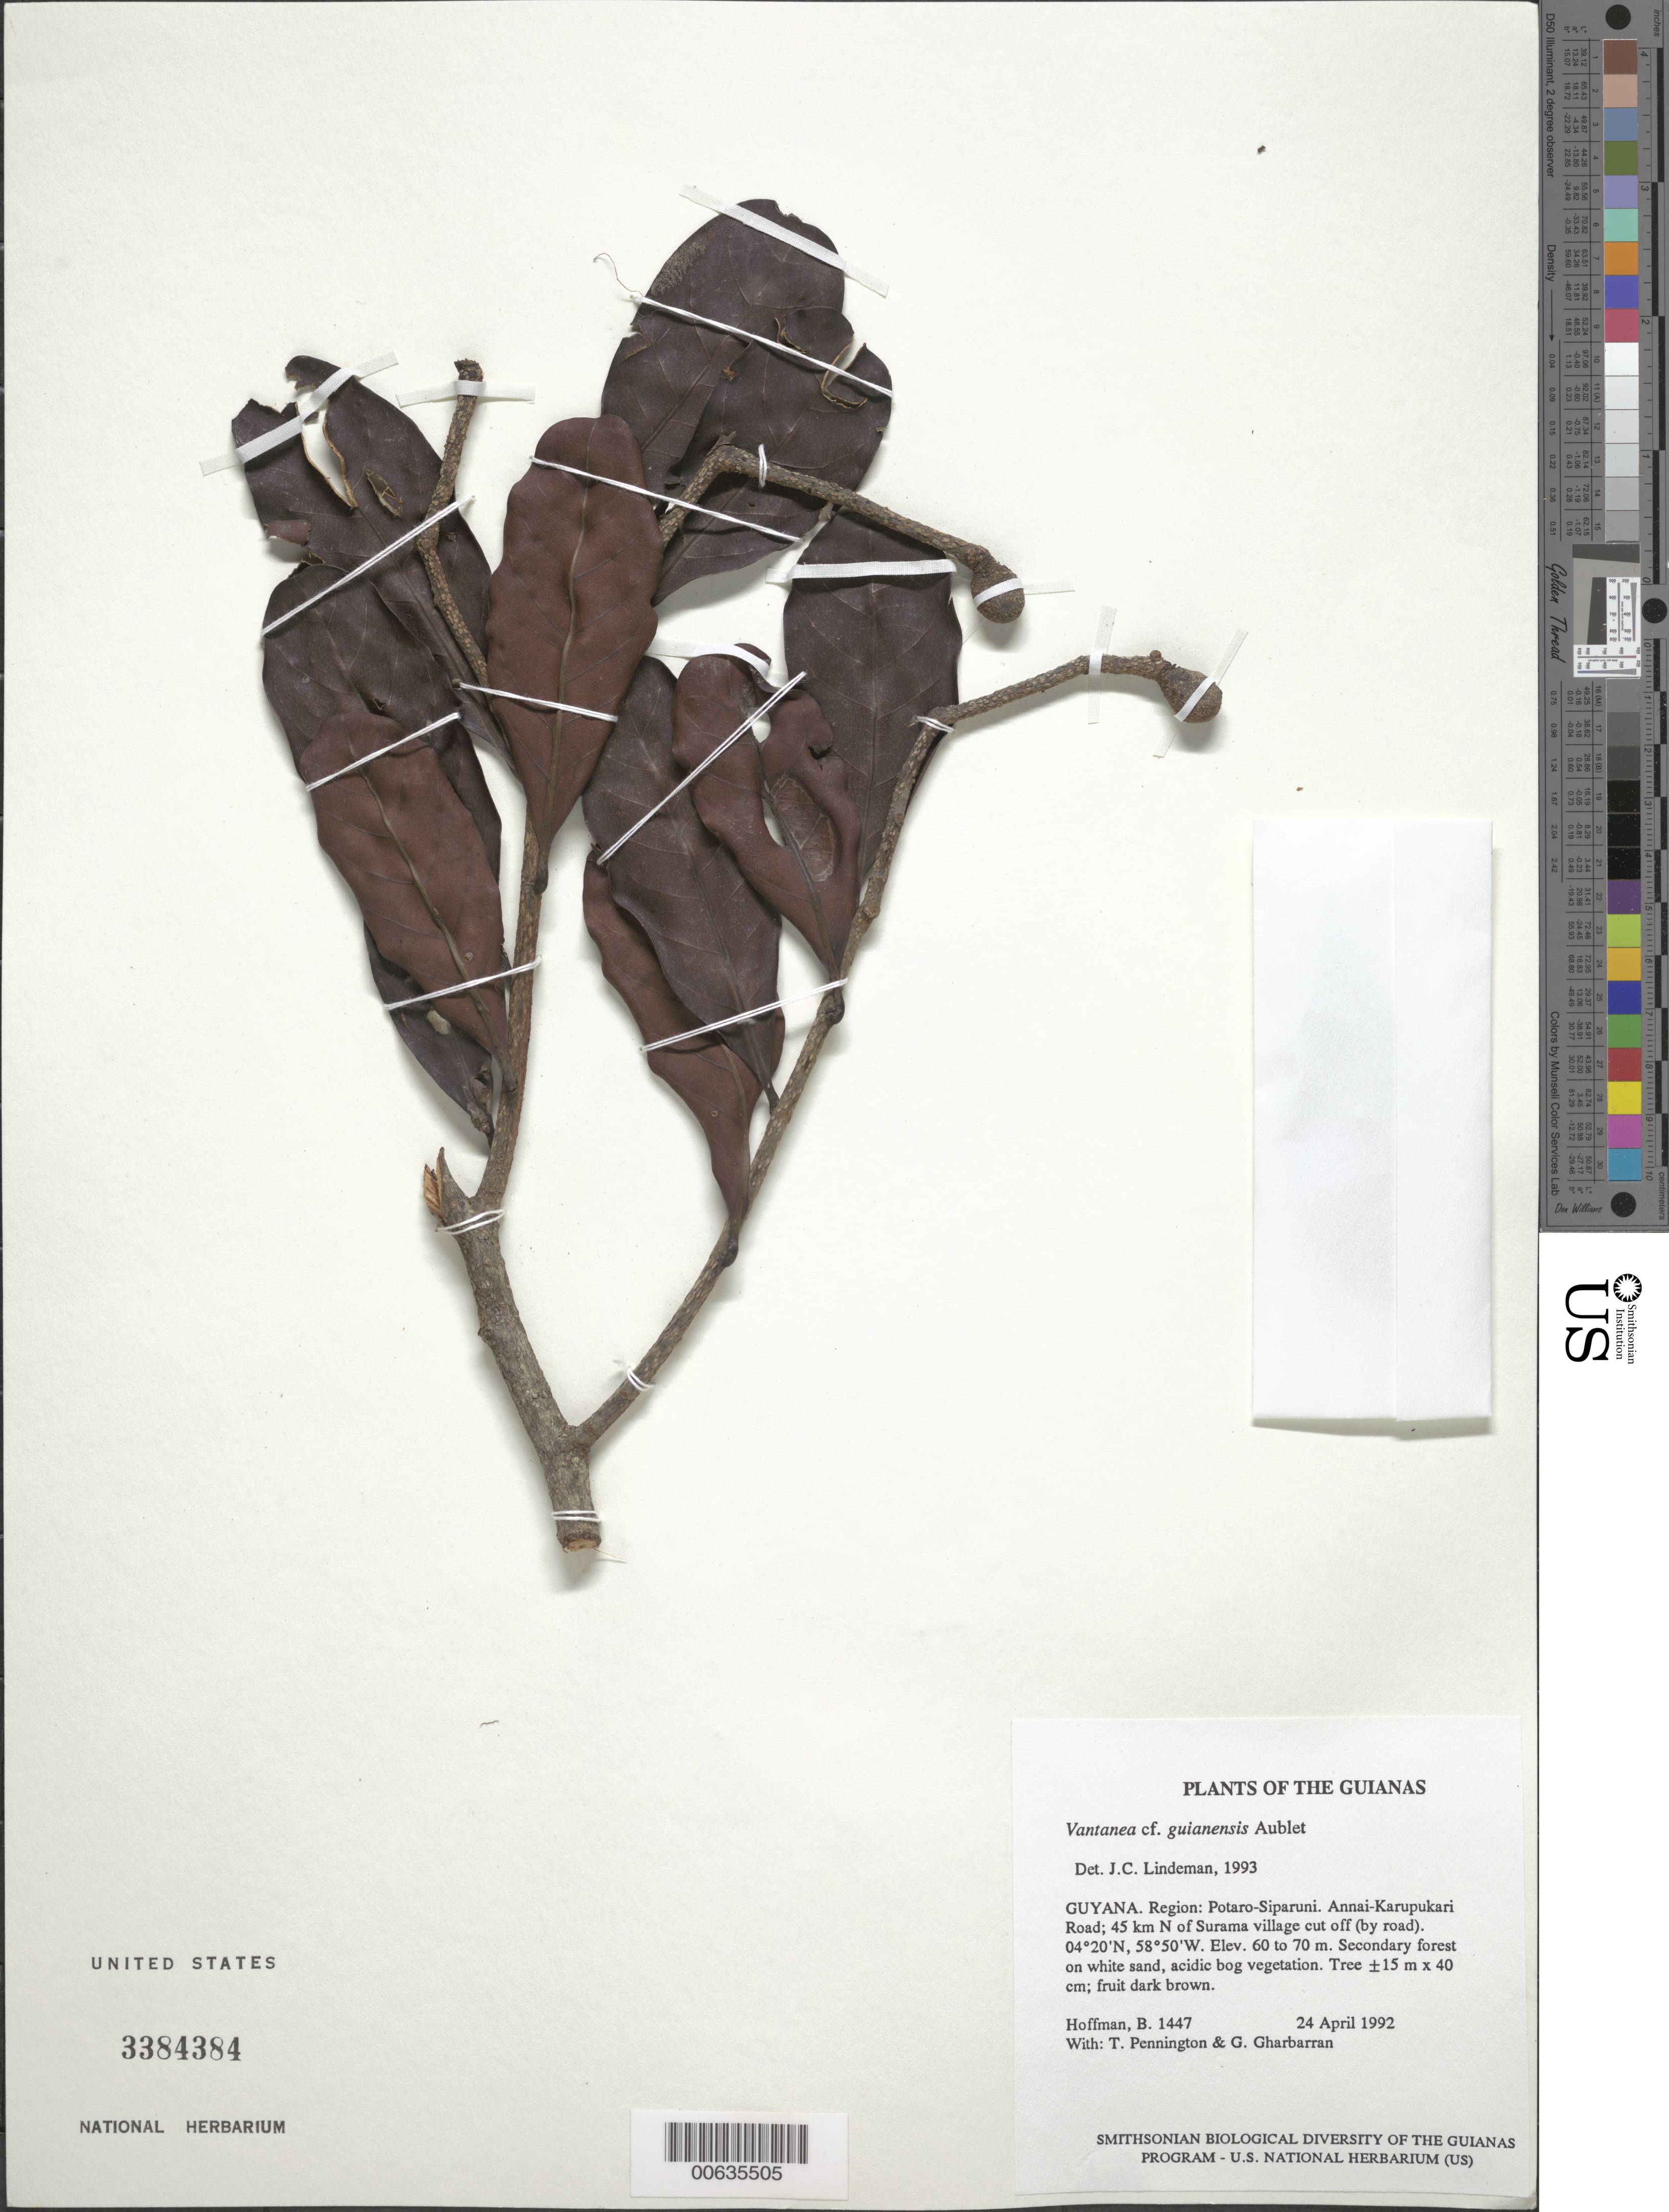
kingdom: Plantae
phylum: Tracheophyta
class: Magnoliopsida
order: Fabales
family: Fabaceae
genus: Vatairea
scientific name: Vatairea guianensis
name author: Aubl.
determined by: Lindeman, J. C.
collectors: B. Hoffman, R. T. Pennington & G. Gharbarran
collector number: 1447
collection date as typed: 24 April 1992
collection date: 1992-04-24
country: Guyana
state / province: Potaro-Siparuni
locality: Annai-Karupukari Road; 45 km N of Surama village cut off (by road). Iwokrama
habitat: Secondary forest on white sand, acidic bog vegetation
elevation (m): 60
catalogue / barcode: US 3384384